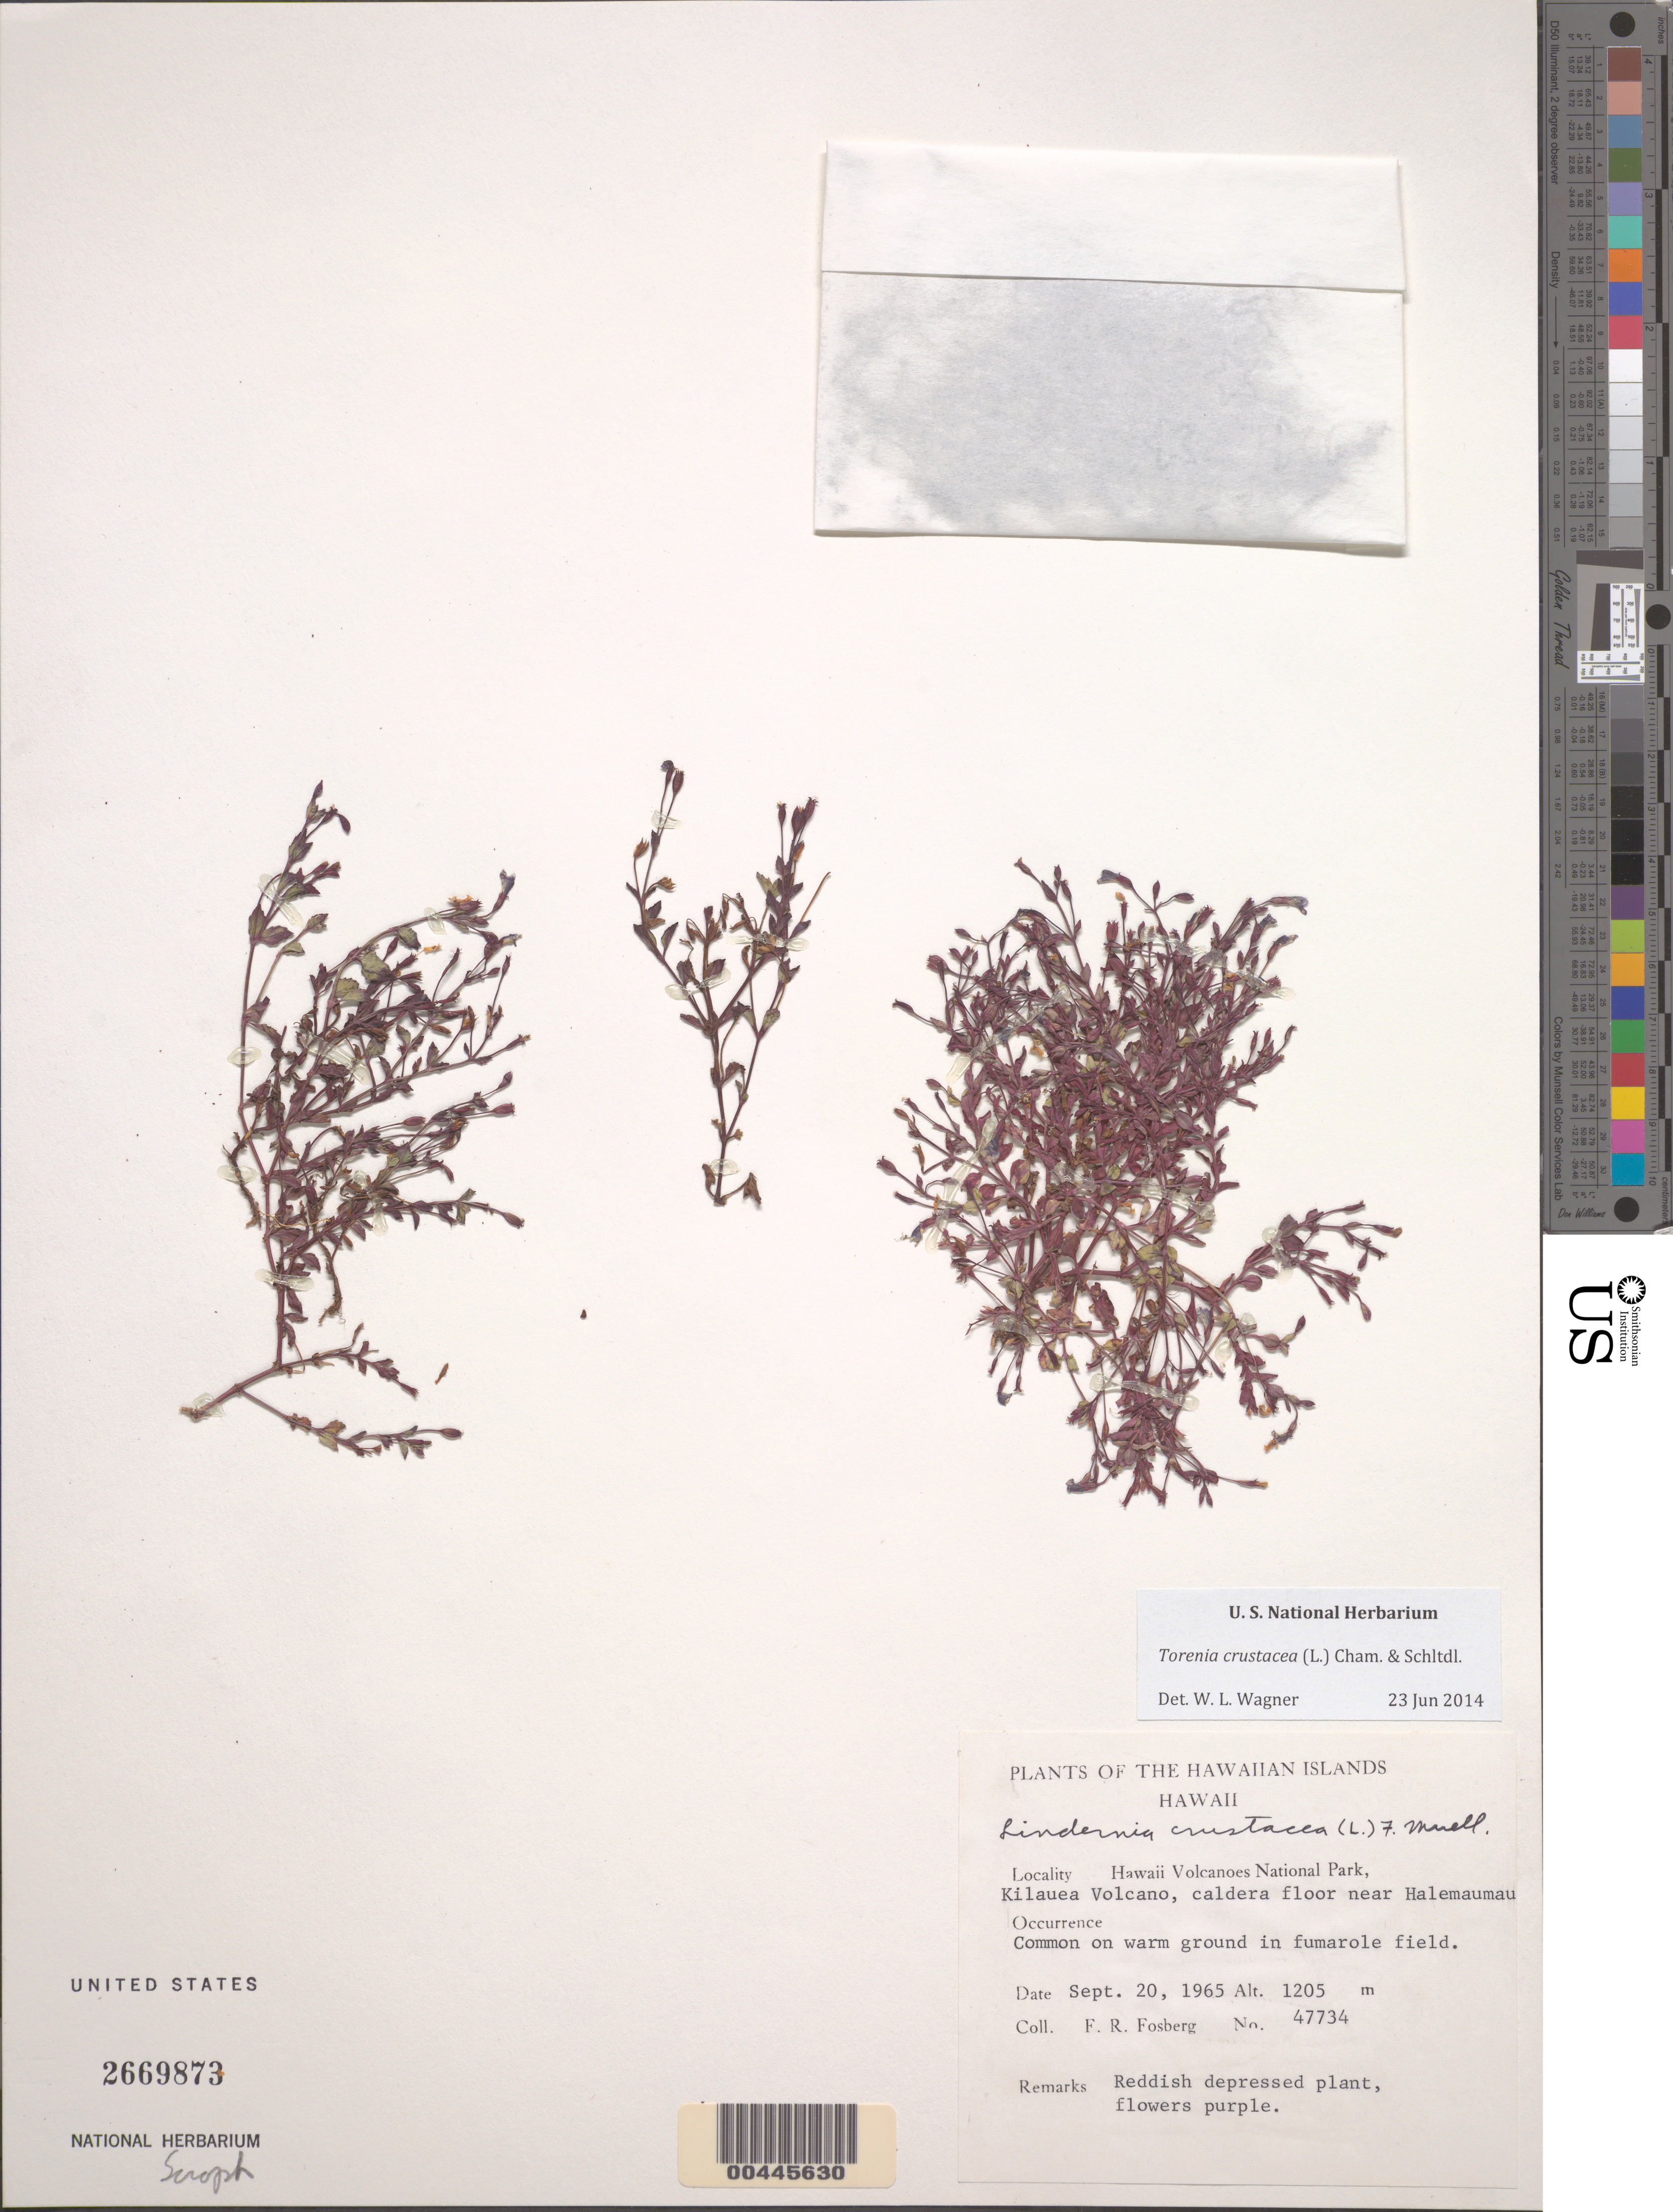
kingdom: Plantae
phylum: Tracheophyta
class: Magnoliopsida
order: Lamiales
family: Linderniaceae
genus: Torenia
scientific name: Torenia crustacea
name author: (L.) Cham. & Schltdl.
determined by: Wagner, W. L., (BOT), Smithsonian Institution - National Museum of Natural History (UNITED STATES)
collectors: F. R. Fosberg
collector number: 47734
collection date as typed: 20 Sep 1965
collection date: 1965-09-20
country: United States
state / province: Hawaii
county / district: Hawaii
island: Hawaii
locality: Hawaii Volcanoes National Park, Kilauea Volcano, caldera floor near Halemaumau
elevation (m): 1205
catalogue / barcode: US 2669873